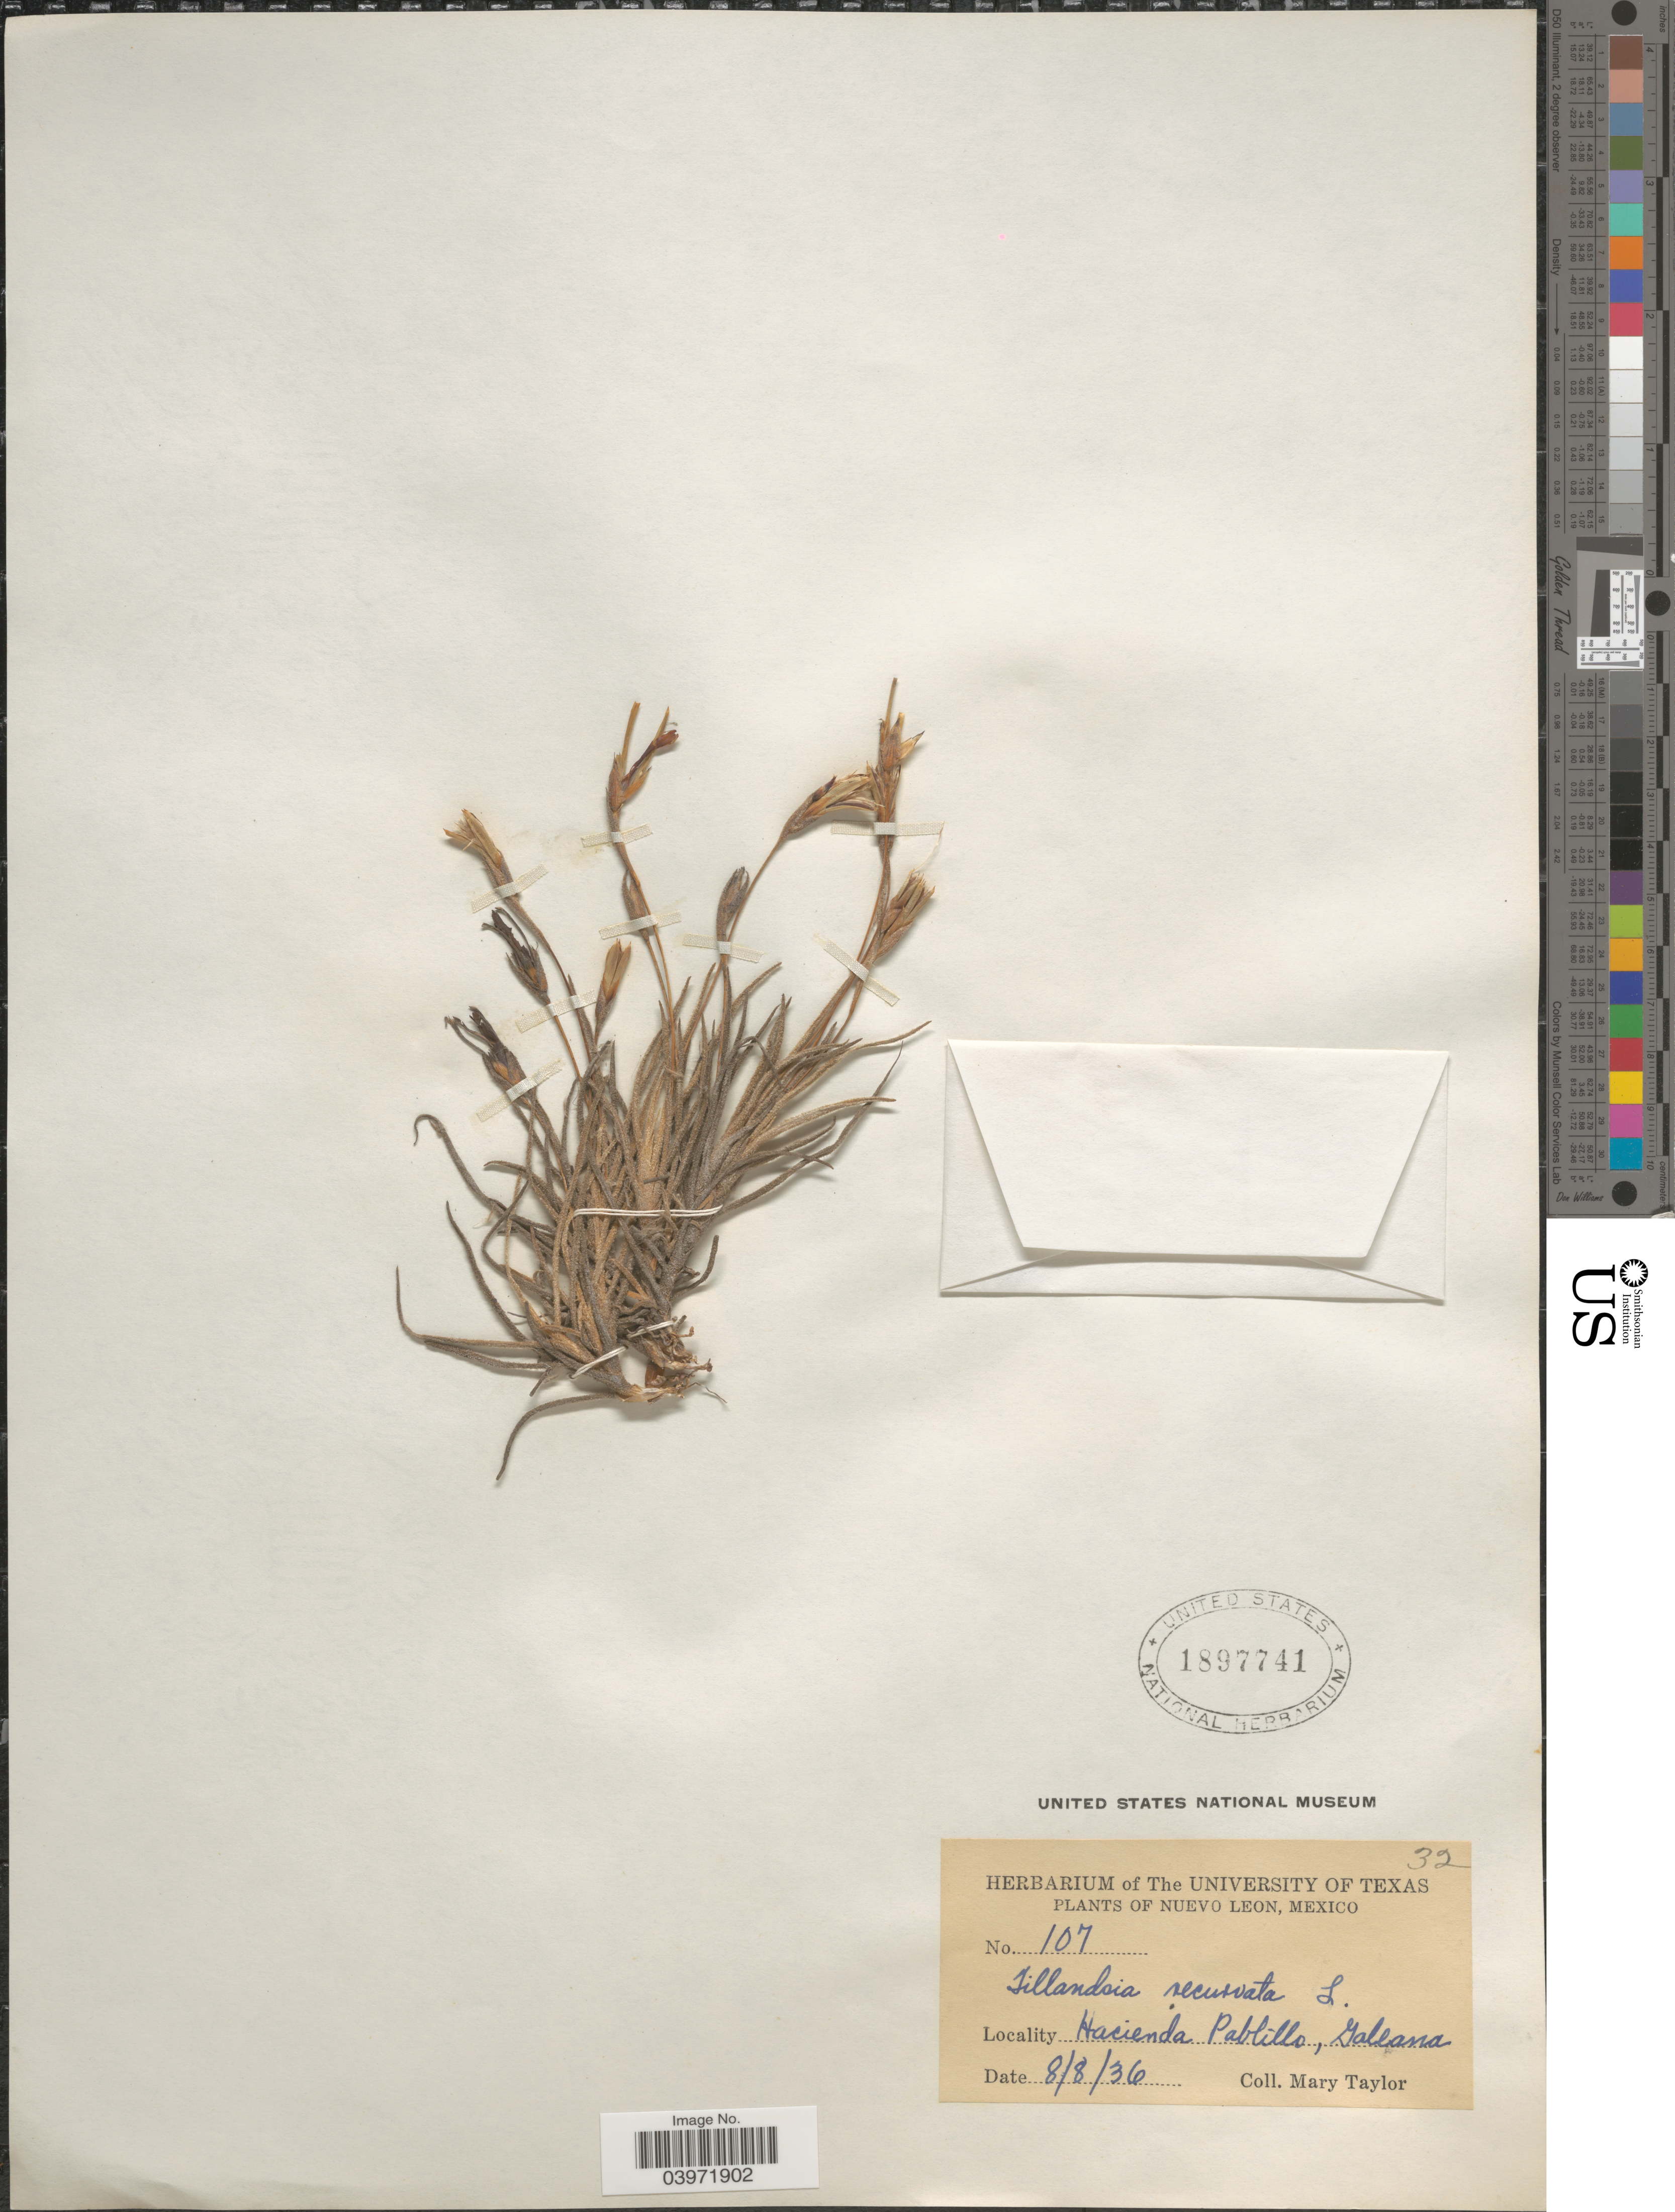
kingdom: Plantae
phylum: Tracheophyta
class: Liliopsida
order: Poales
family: Bromeliaceae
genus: Tillandsia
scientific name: Tillandsia recurvata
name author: L.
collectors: M. S. Taylor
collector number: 107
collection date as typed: Transcribed d/m/y: 8/8/36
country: Mexico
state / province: Nuevo León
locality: Hacienda Pablillo, Galeana.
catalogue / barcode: US 1897741